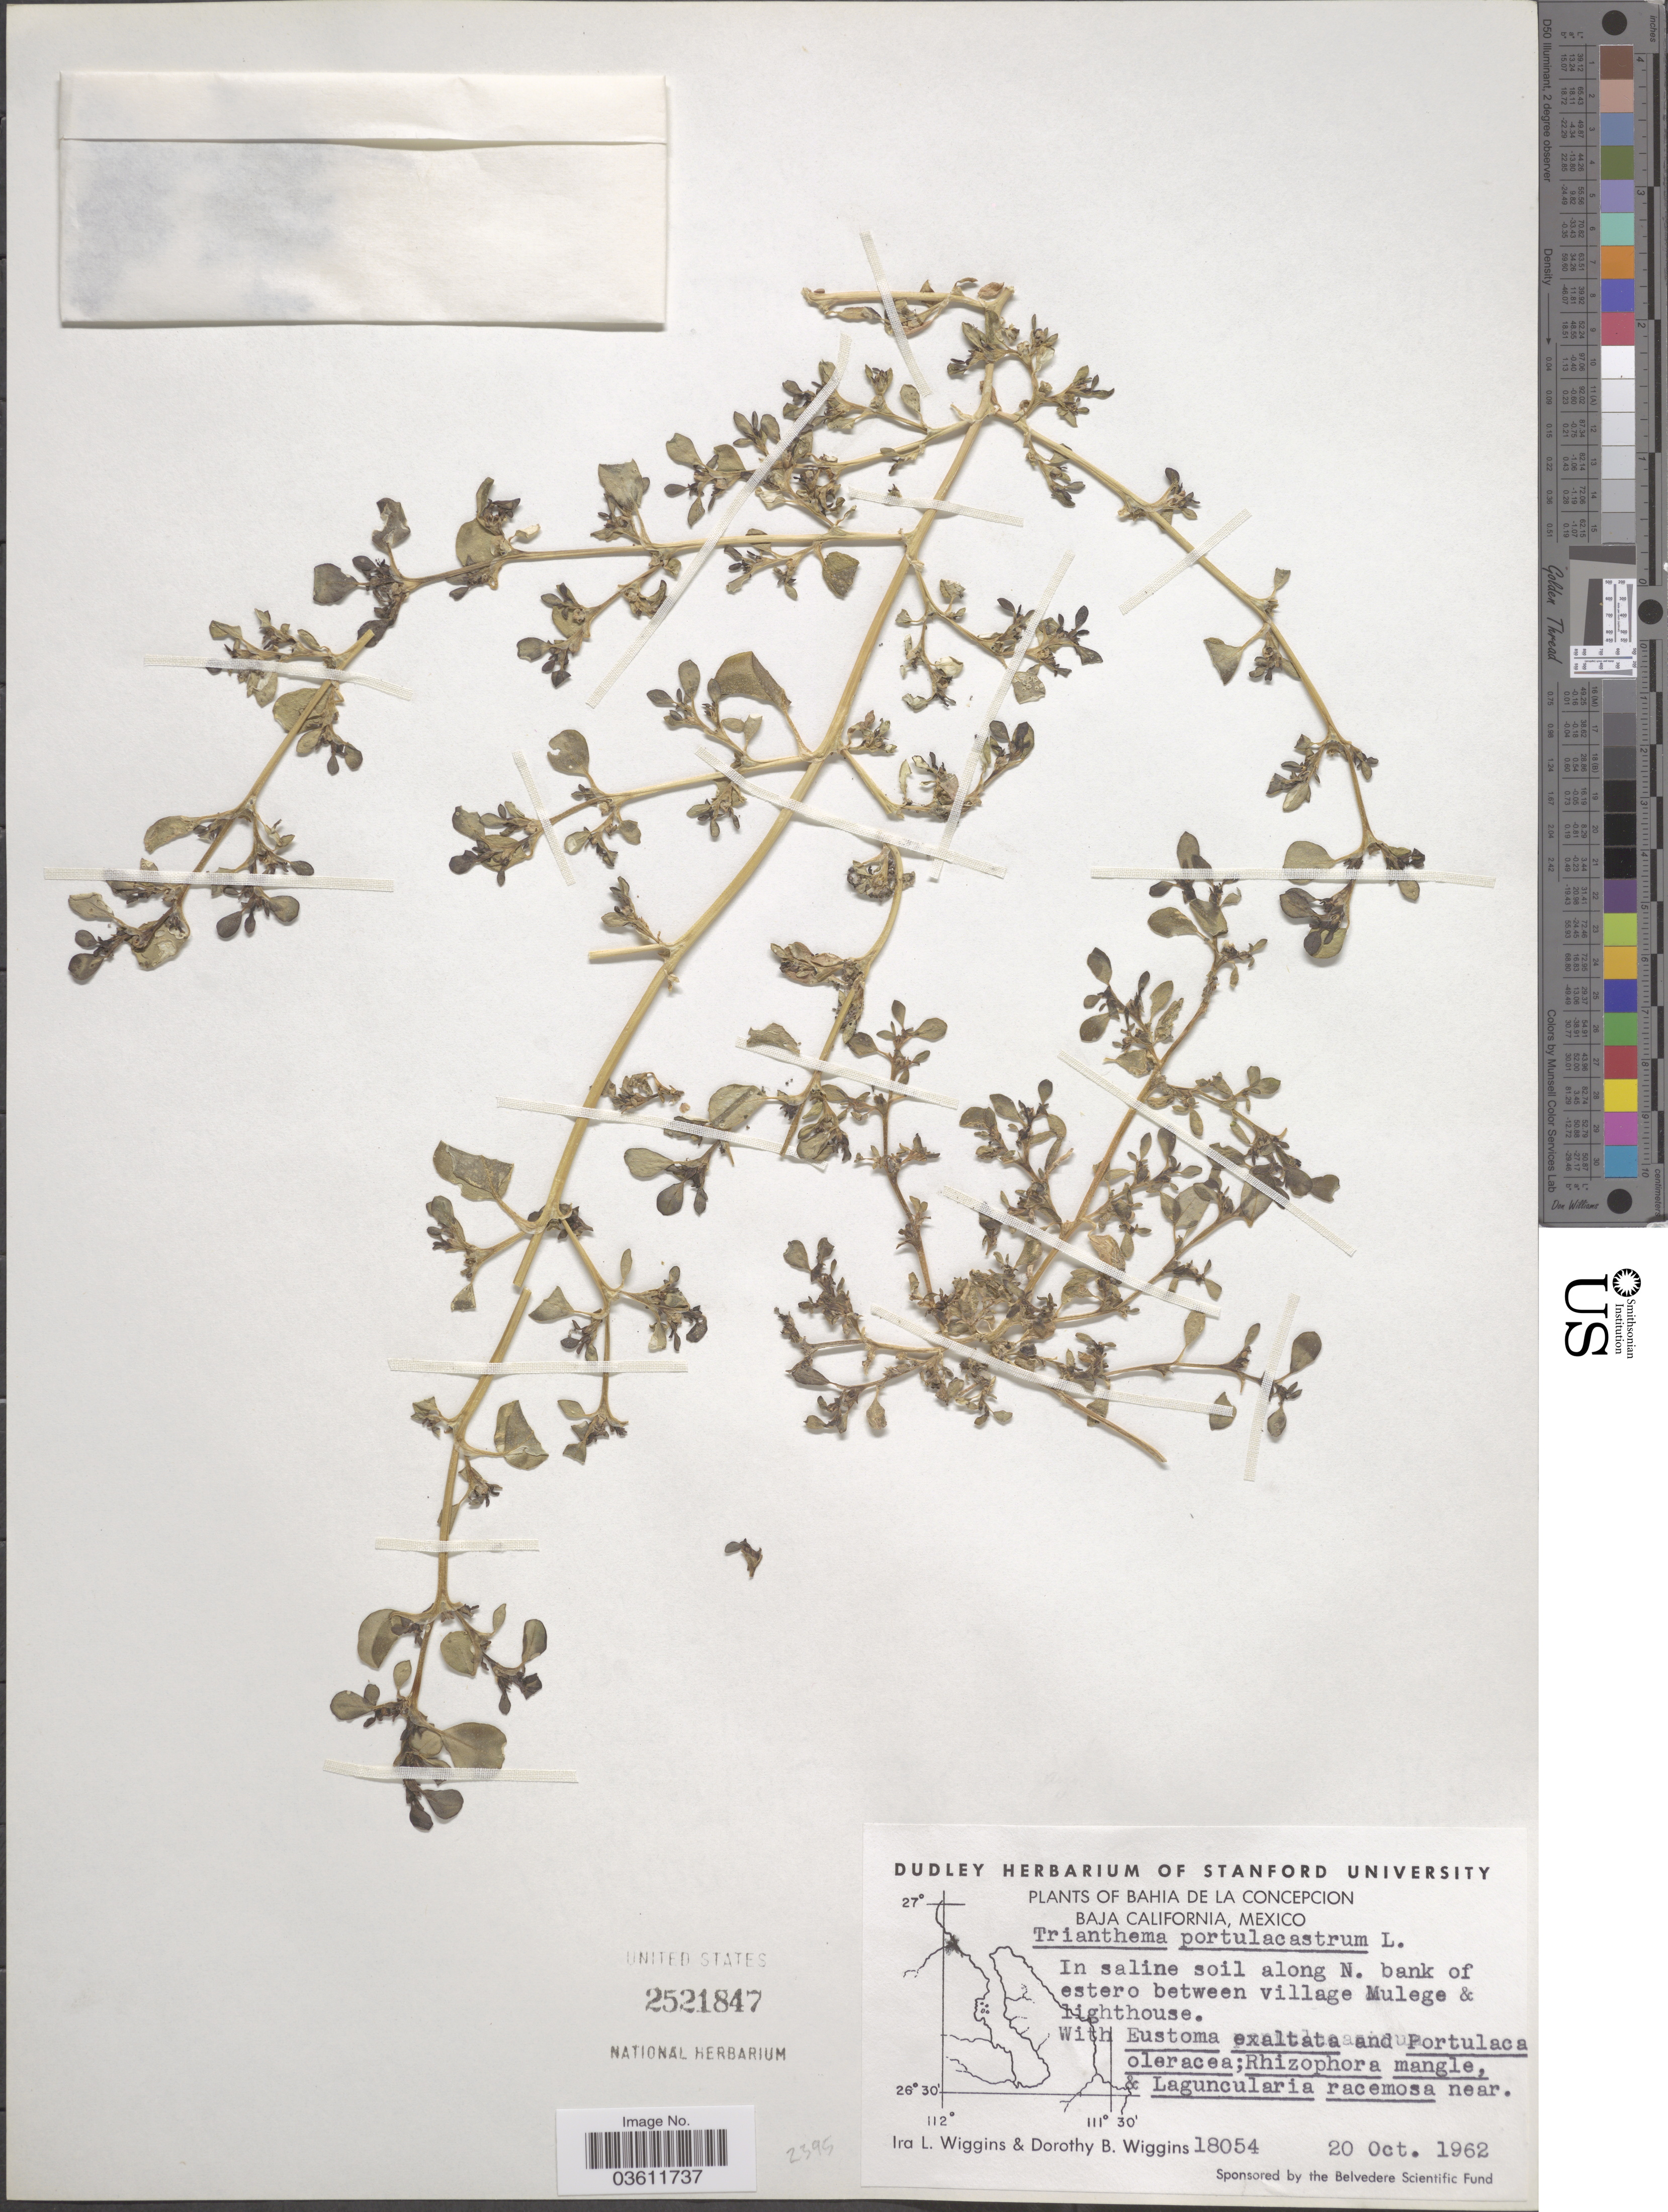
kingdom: Plantae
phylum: Tracheophyta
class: Magnoliopsida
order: Caryophyllales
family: Aizoaceae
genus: Trianthema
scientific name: Trianthema portulacastrum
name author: L.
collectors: I. L. Wiggins & D. B. Wiggins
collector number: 18054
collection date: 1962-10-20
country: Mexico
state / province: Baja California Sur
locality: Bahia de La Concepcion. Along N. bank of estero between village Mulege & lighthouse.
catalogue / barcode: US 2521847